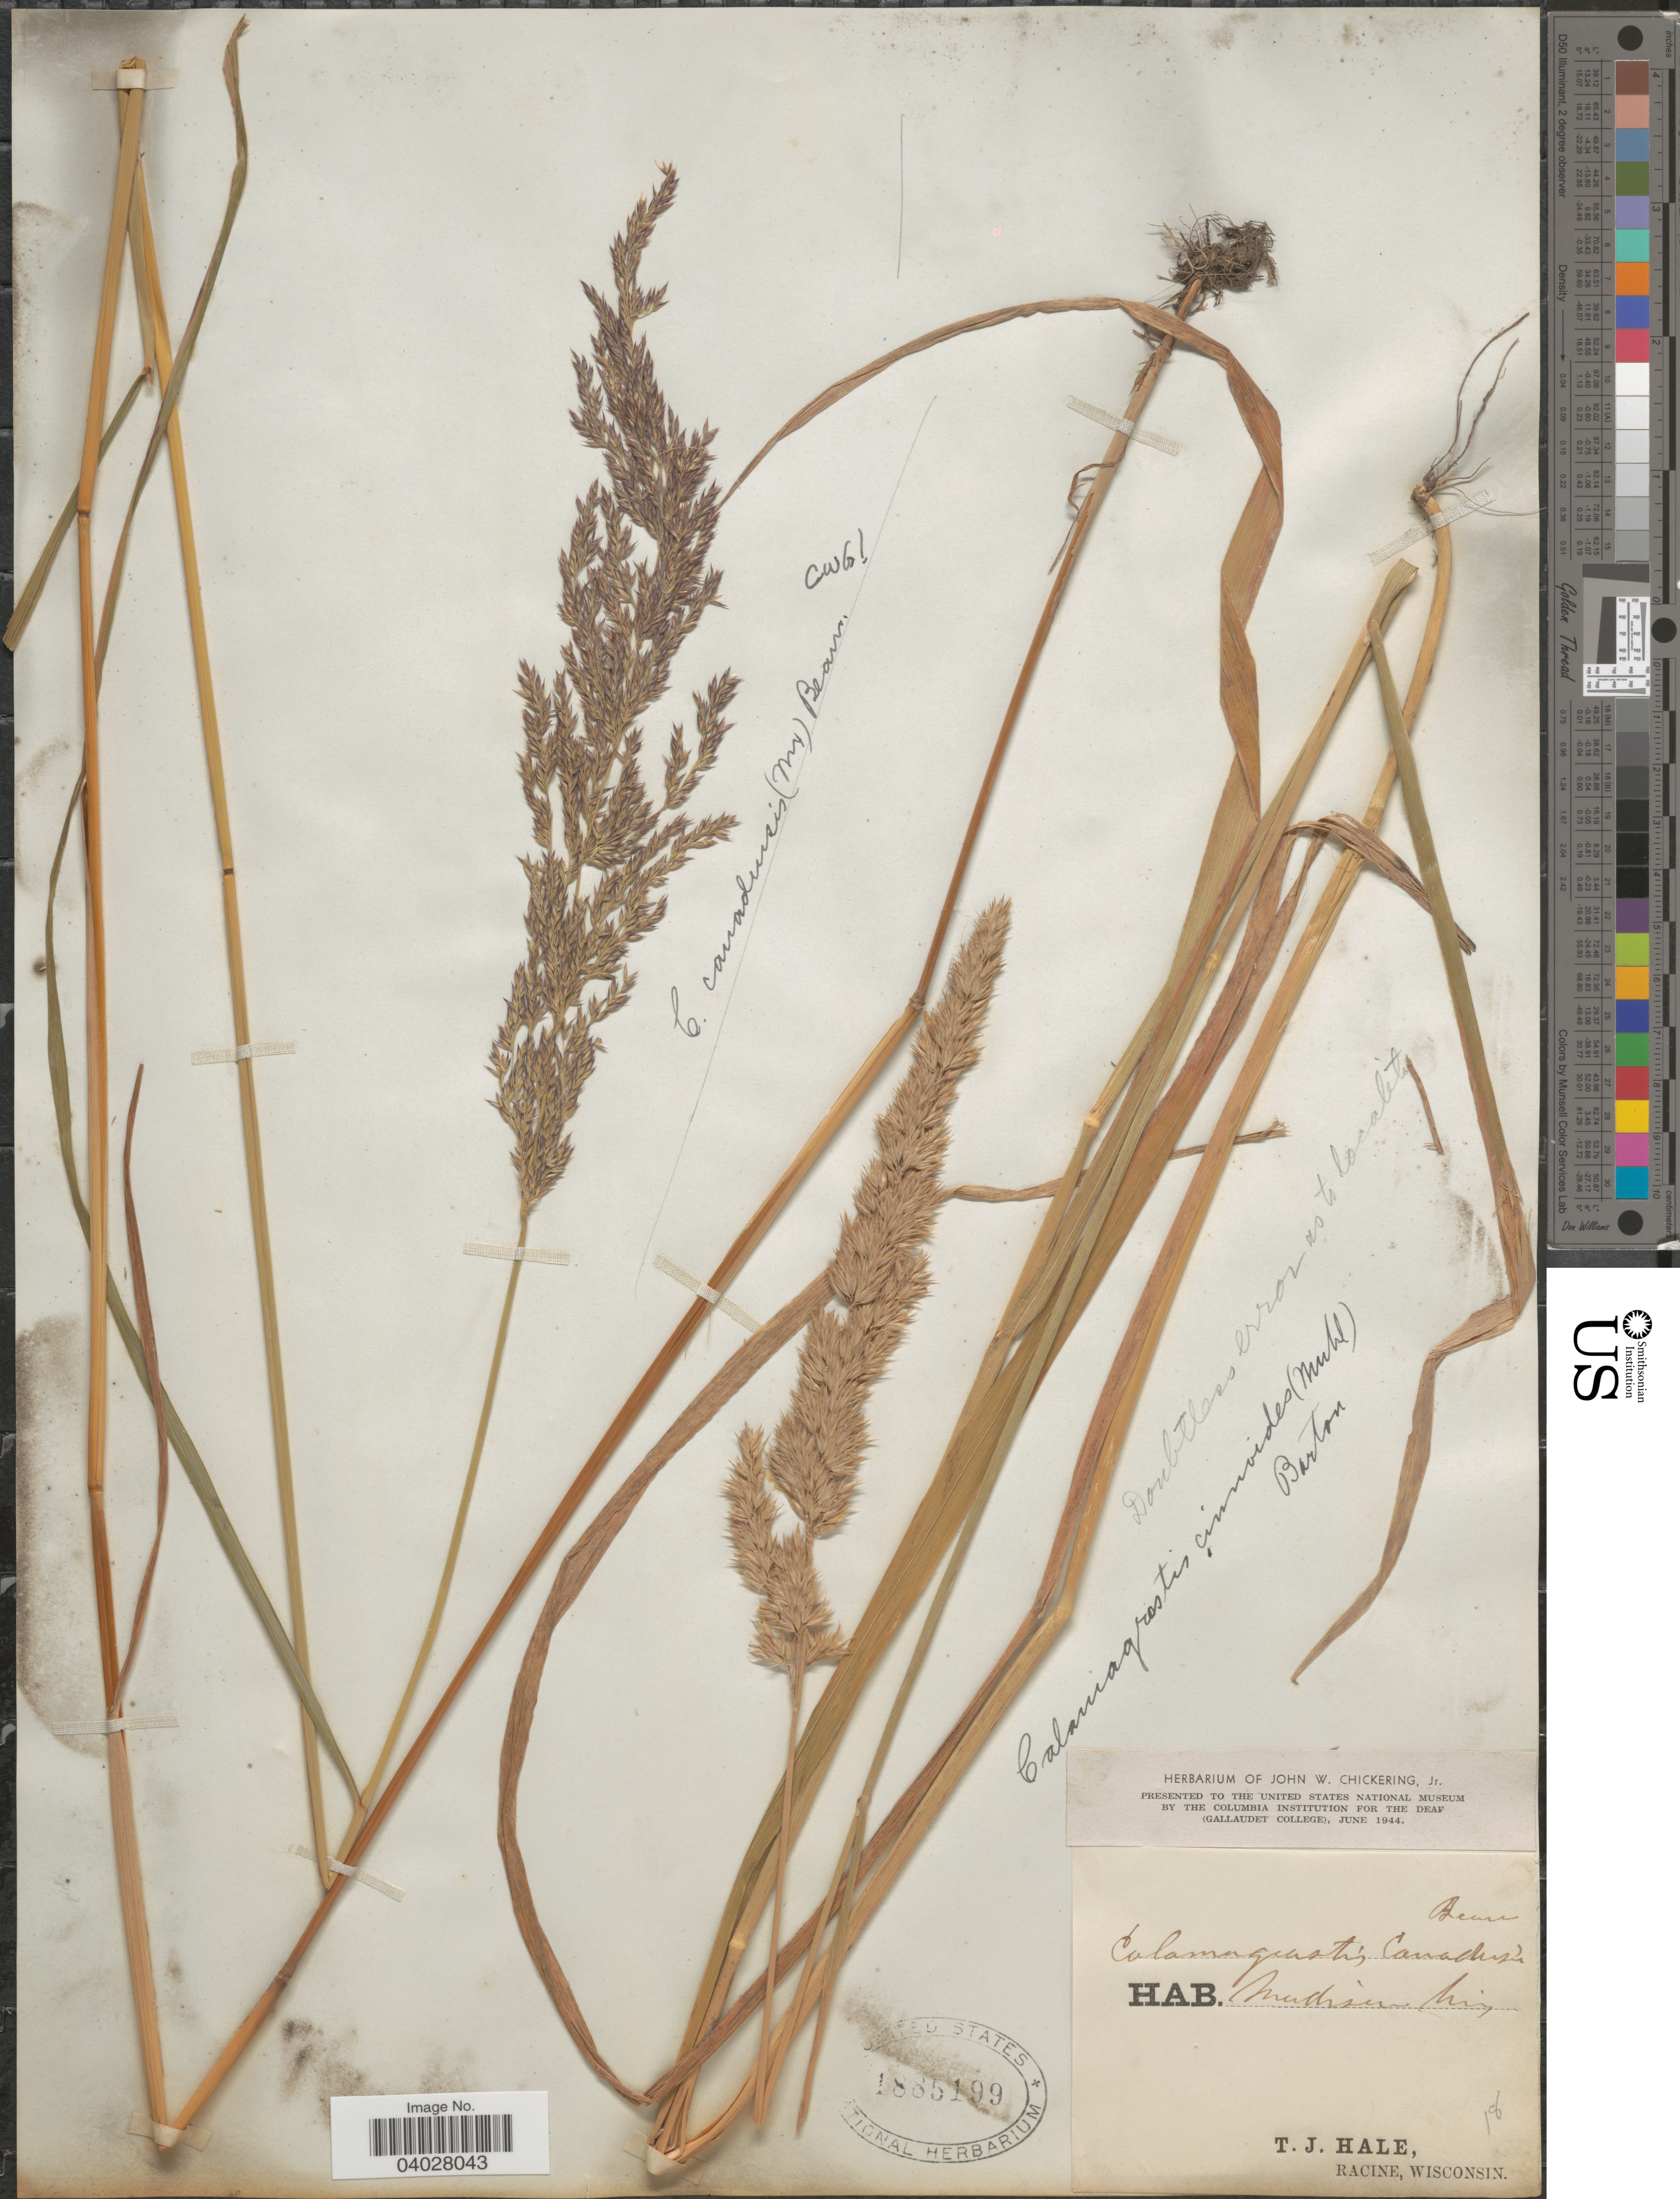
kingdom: Plantae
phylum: Tracheophyta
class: Liliopsida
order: Poales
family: Poaceae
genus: Calamagrostis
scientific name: Calamagrostis canadensis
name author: (Michx.) P. Beauv.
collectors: T. Hale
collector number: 18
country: United States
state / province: Wisconsin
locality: Madison.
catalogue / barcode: US 1885199